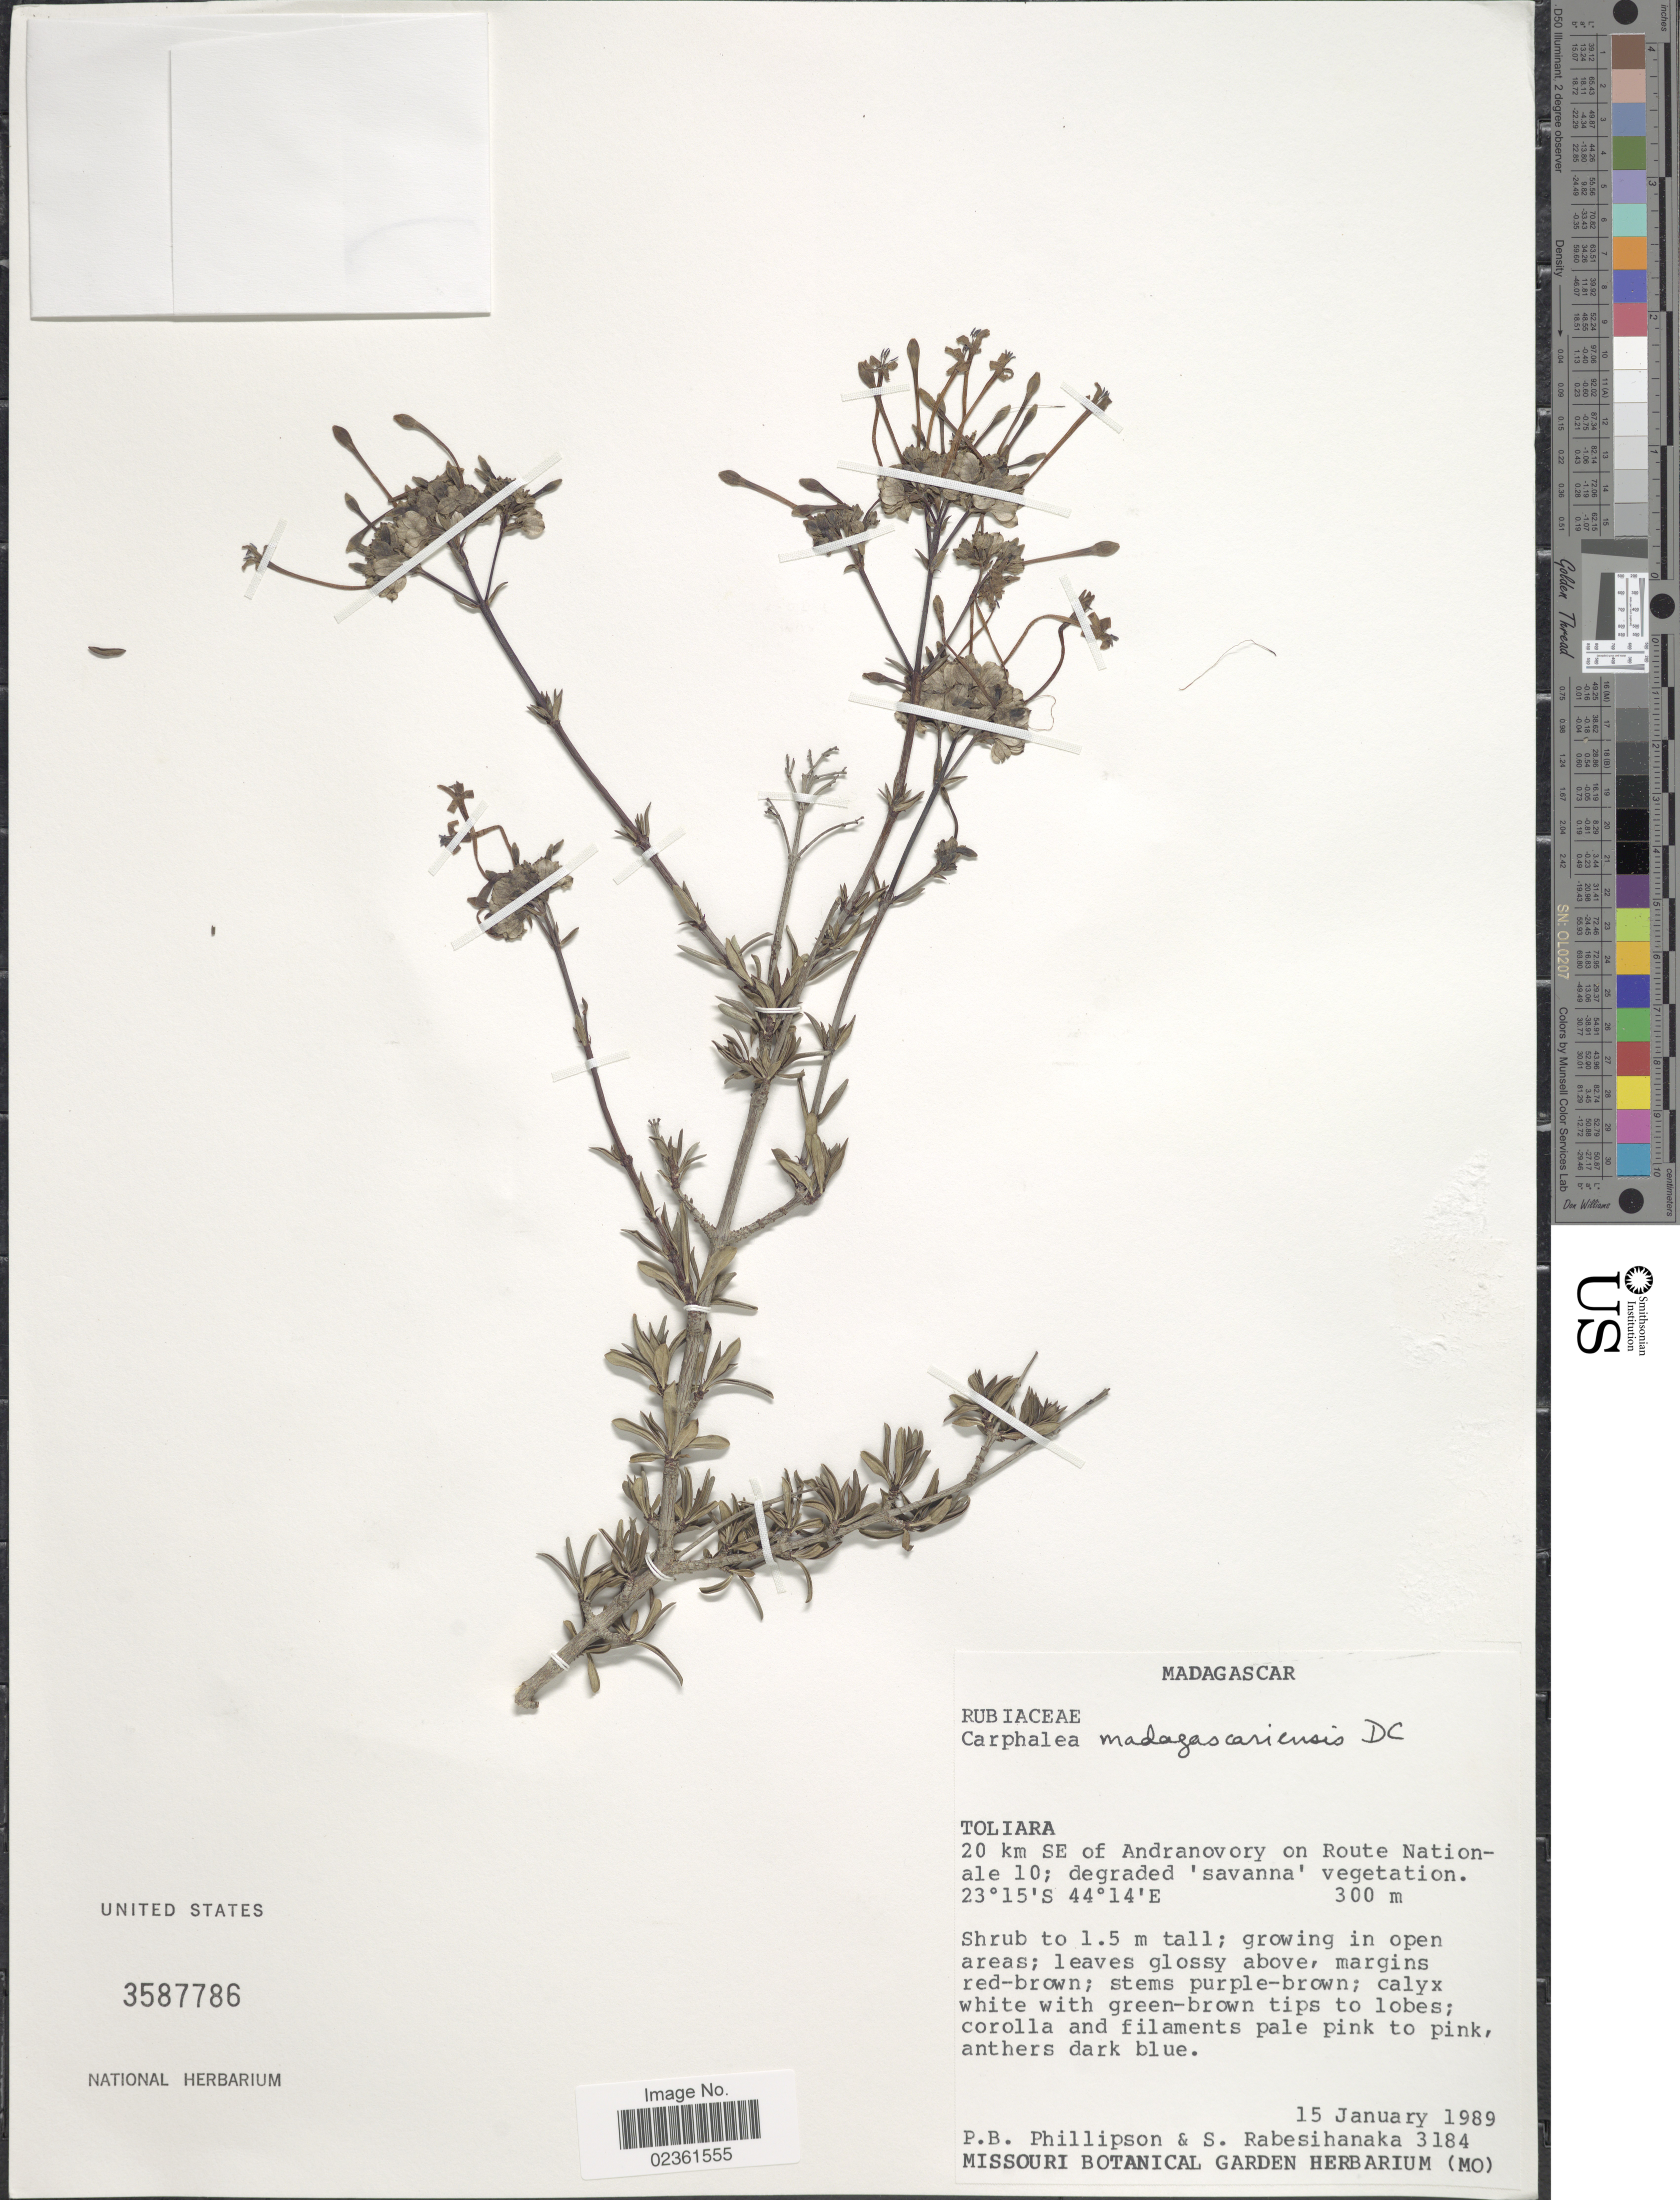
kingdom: Plantae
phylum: Tracheophyta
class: Magnoliopsida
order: Gentianales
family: Rubiaceae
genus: Carphalea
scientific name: Carphalea madagascariensis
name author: Lam.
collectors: P. B. Phillipson & S. Rabesihanaka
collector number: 3184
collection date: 1989-01-15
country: Madagascar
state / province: Atsimo-Andrefana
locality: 20 km SE of Andranovory on Route Nationale 10; degraded 'savanna' vegetation.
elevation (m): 300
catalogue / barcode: US 3587786